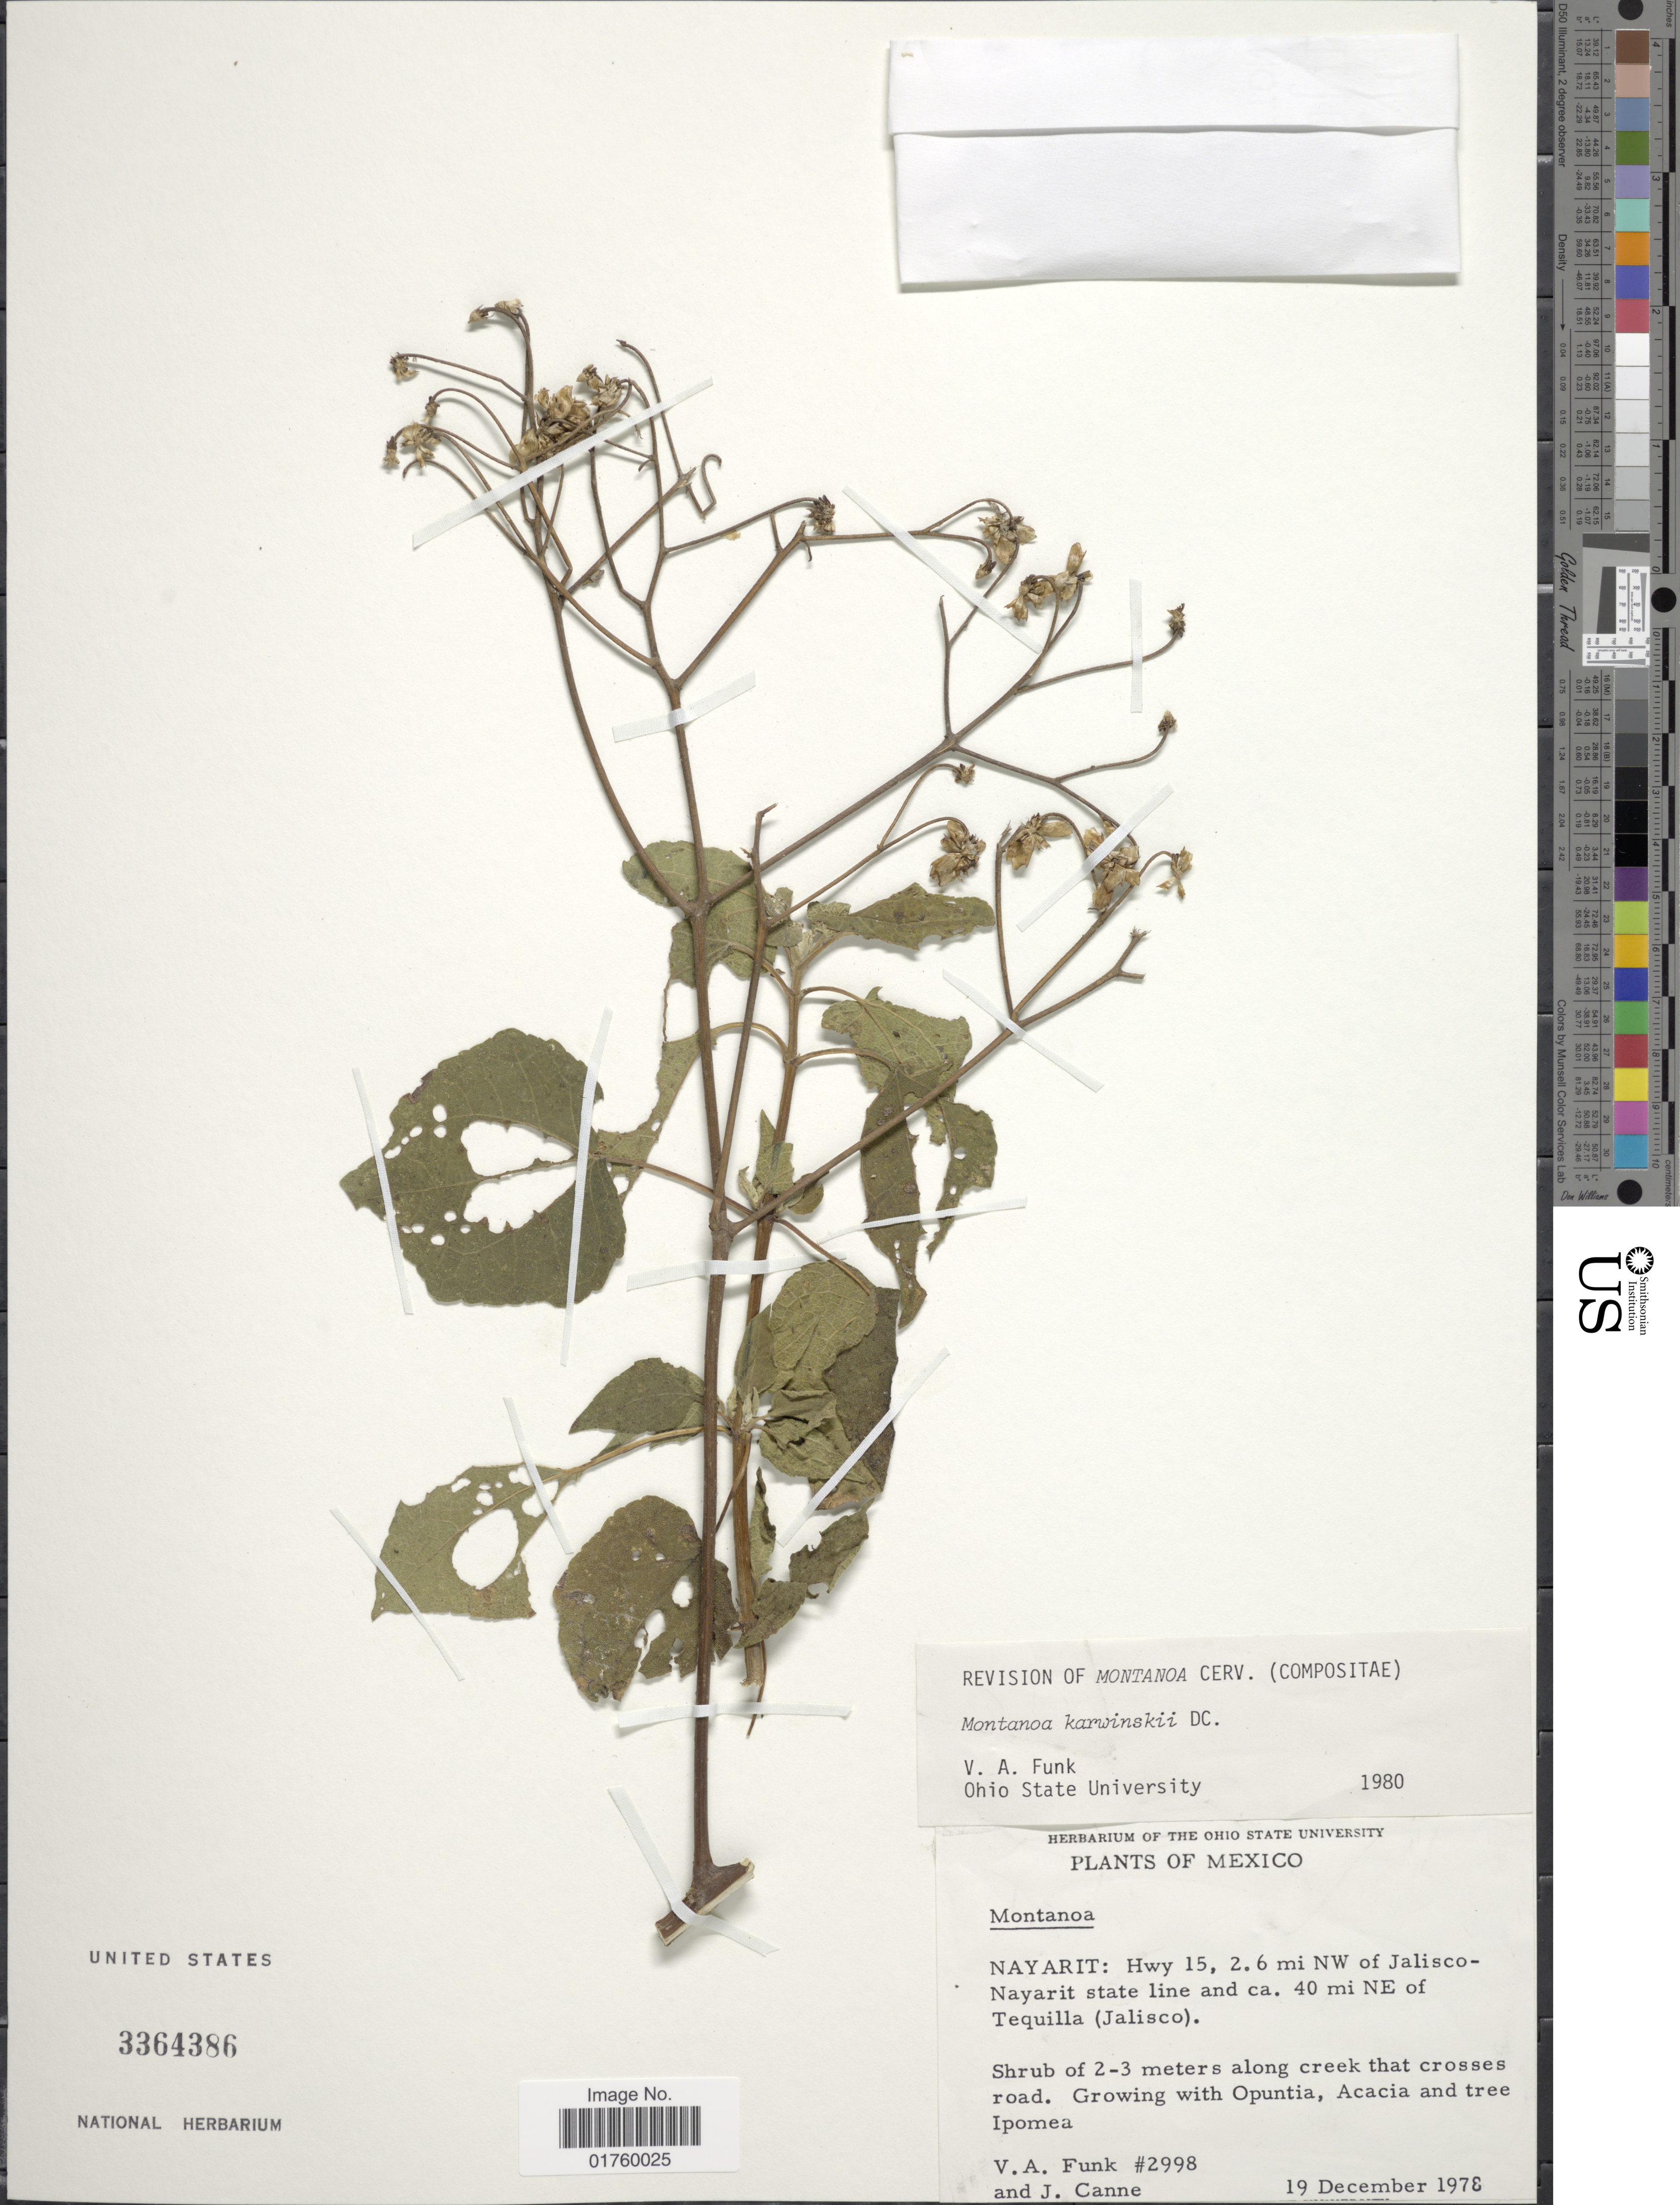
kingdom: Plantae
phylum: Tracheophyta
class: Magnoliopsida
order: Asterales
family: Asteraceae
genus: Montanoa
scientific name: Montanoa karwinskii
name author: DC.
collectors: V. Funk & J. M. Canne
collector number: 2998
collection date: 1978-12-19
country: Mexico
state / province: Nayarit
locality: Hwy 15, 2.6 mi NW of Jalisco-Nayarit state line and ca. 40 mi NE of Tequilla (Jalisco), along creek that crosses road.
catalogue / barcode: US 3364386